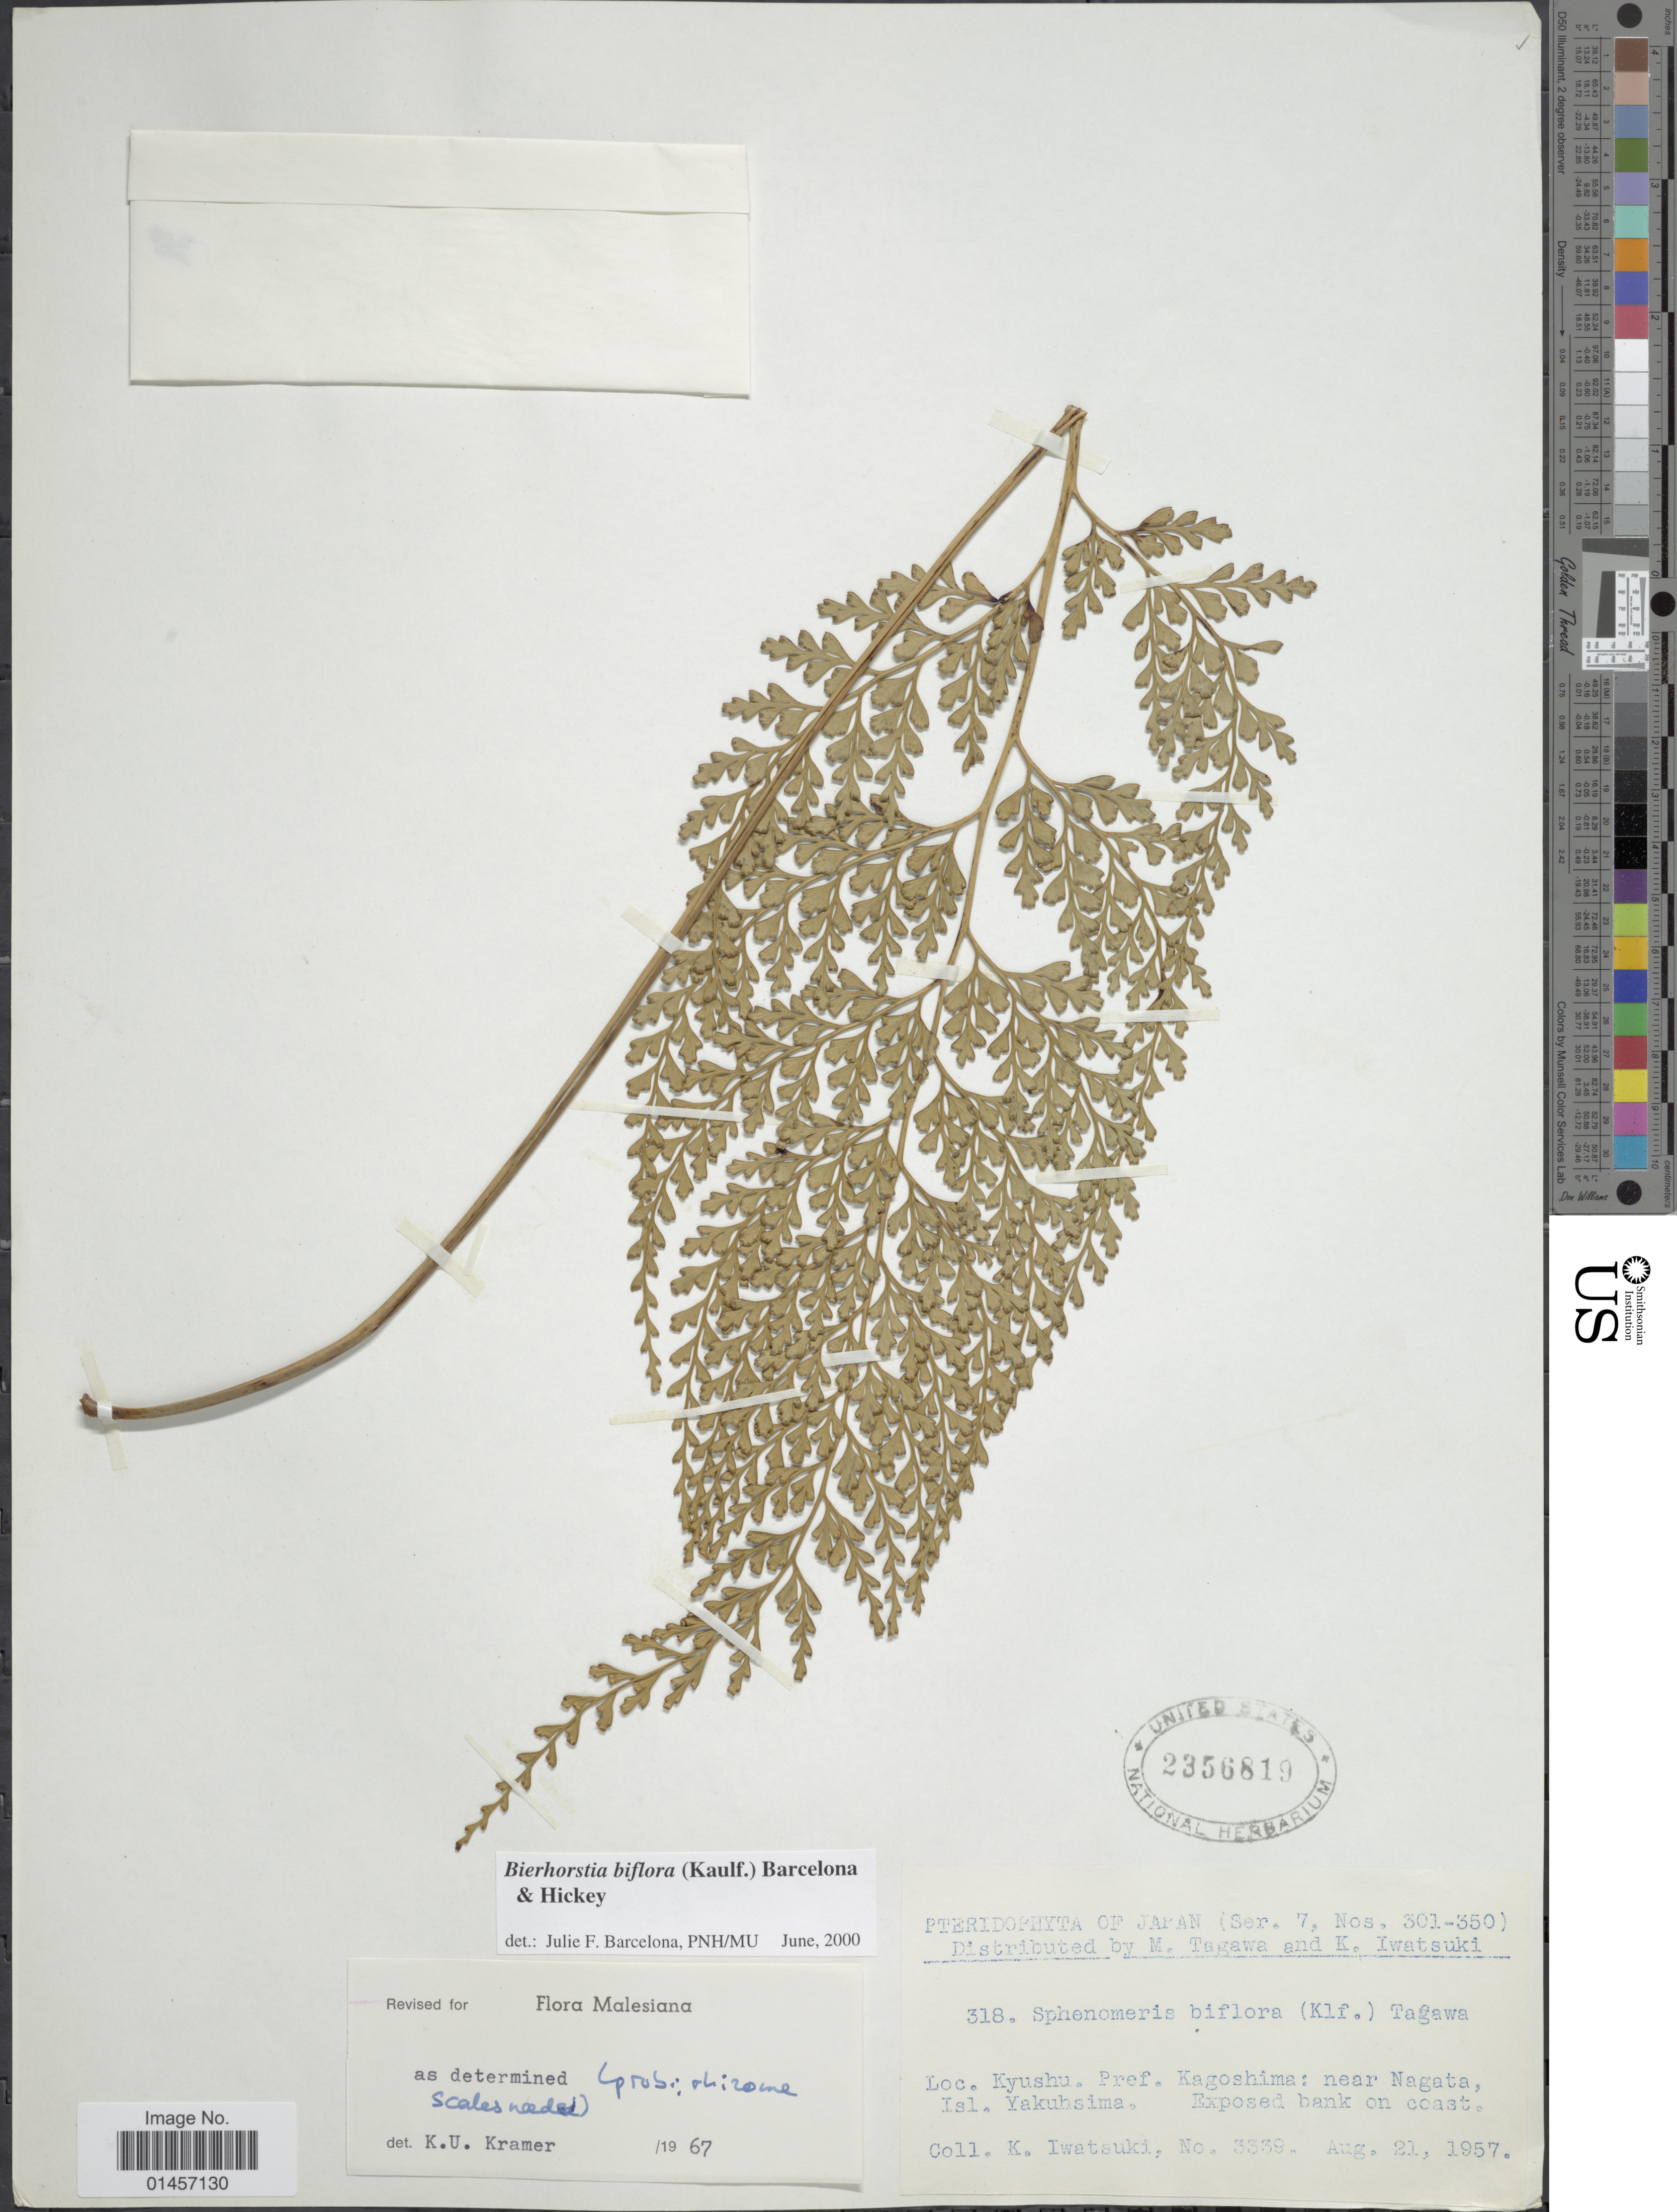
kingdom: Plantae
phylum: Tracheophyta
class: Polypodiopsida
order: Polypodiales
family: Lindsaeaceae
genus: Sphenomeris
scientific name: Sphenomeris biflora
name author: (Kaulf.) Mett.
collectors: K. Iwatsuki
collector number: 3339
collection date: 1957-08-21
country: Japan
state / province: Kagosima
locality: Lyushu. Pref. Kagoshima: near Nagata, Isl. Yakushima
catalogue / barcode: US 2356819